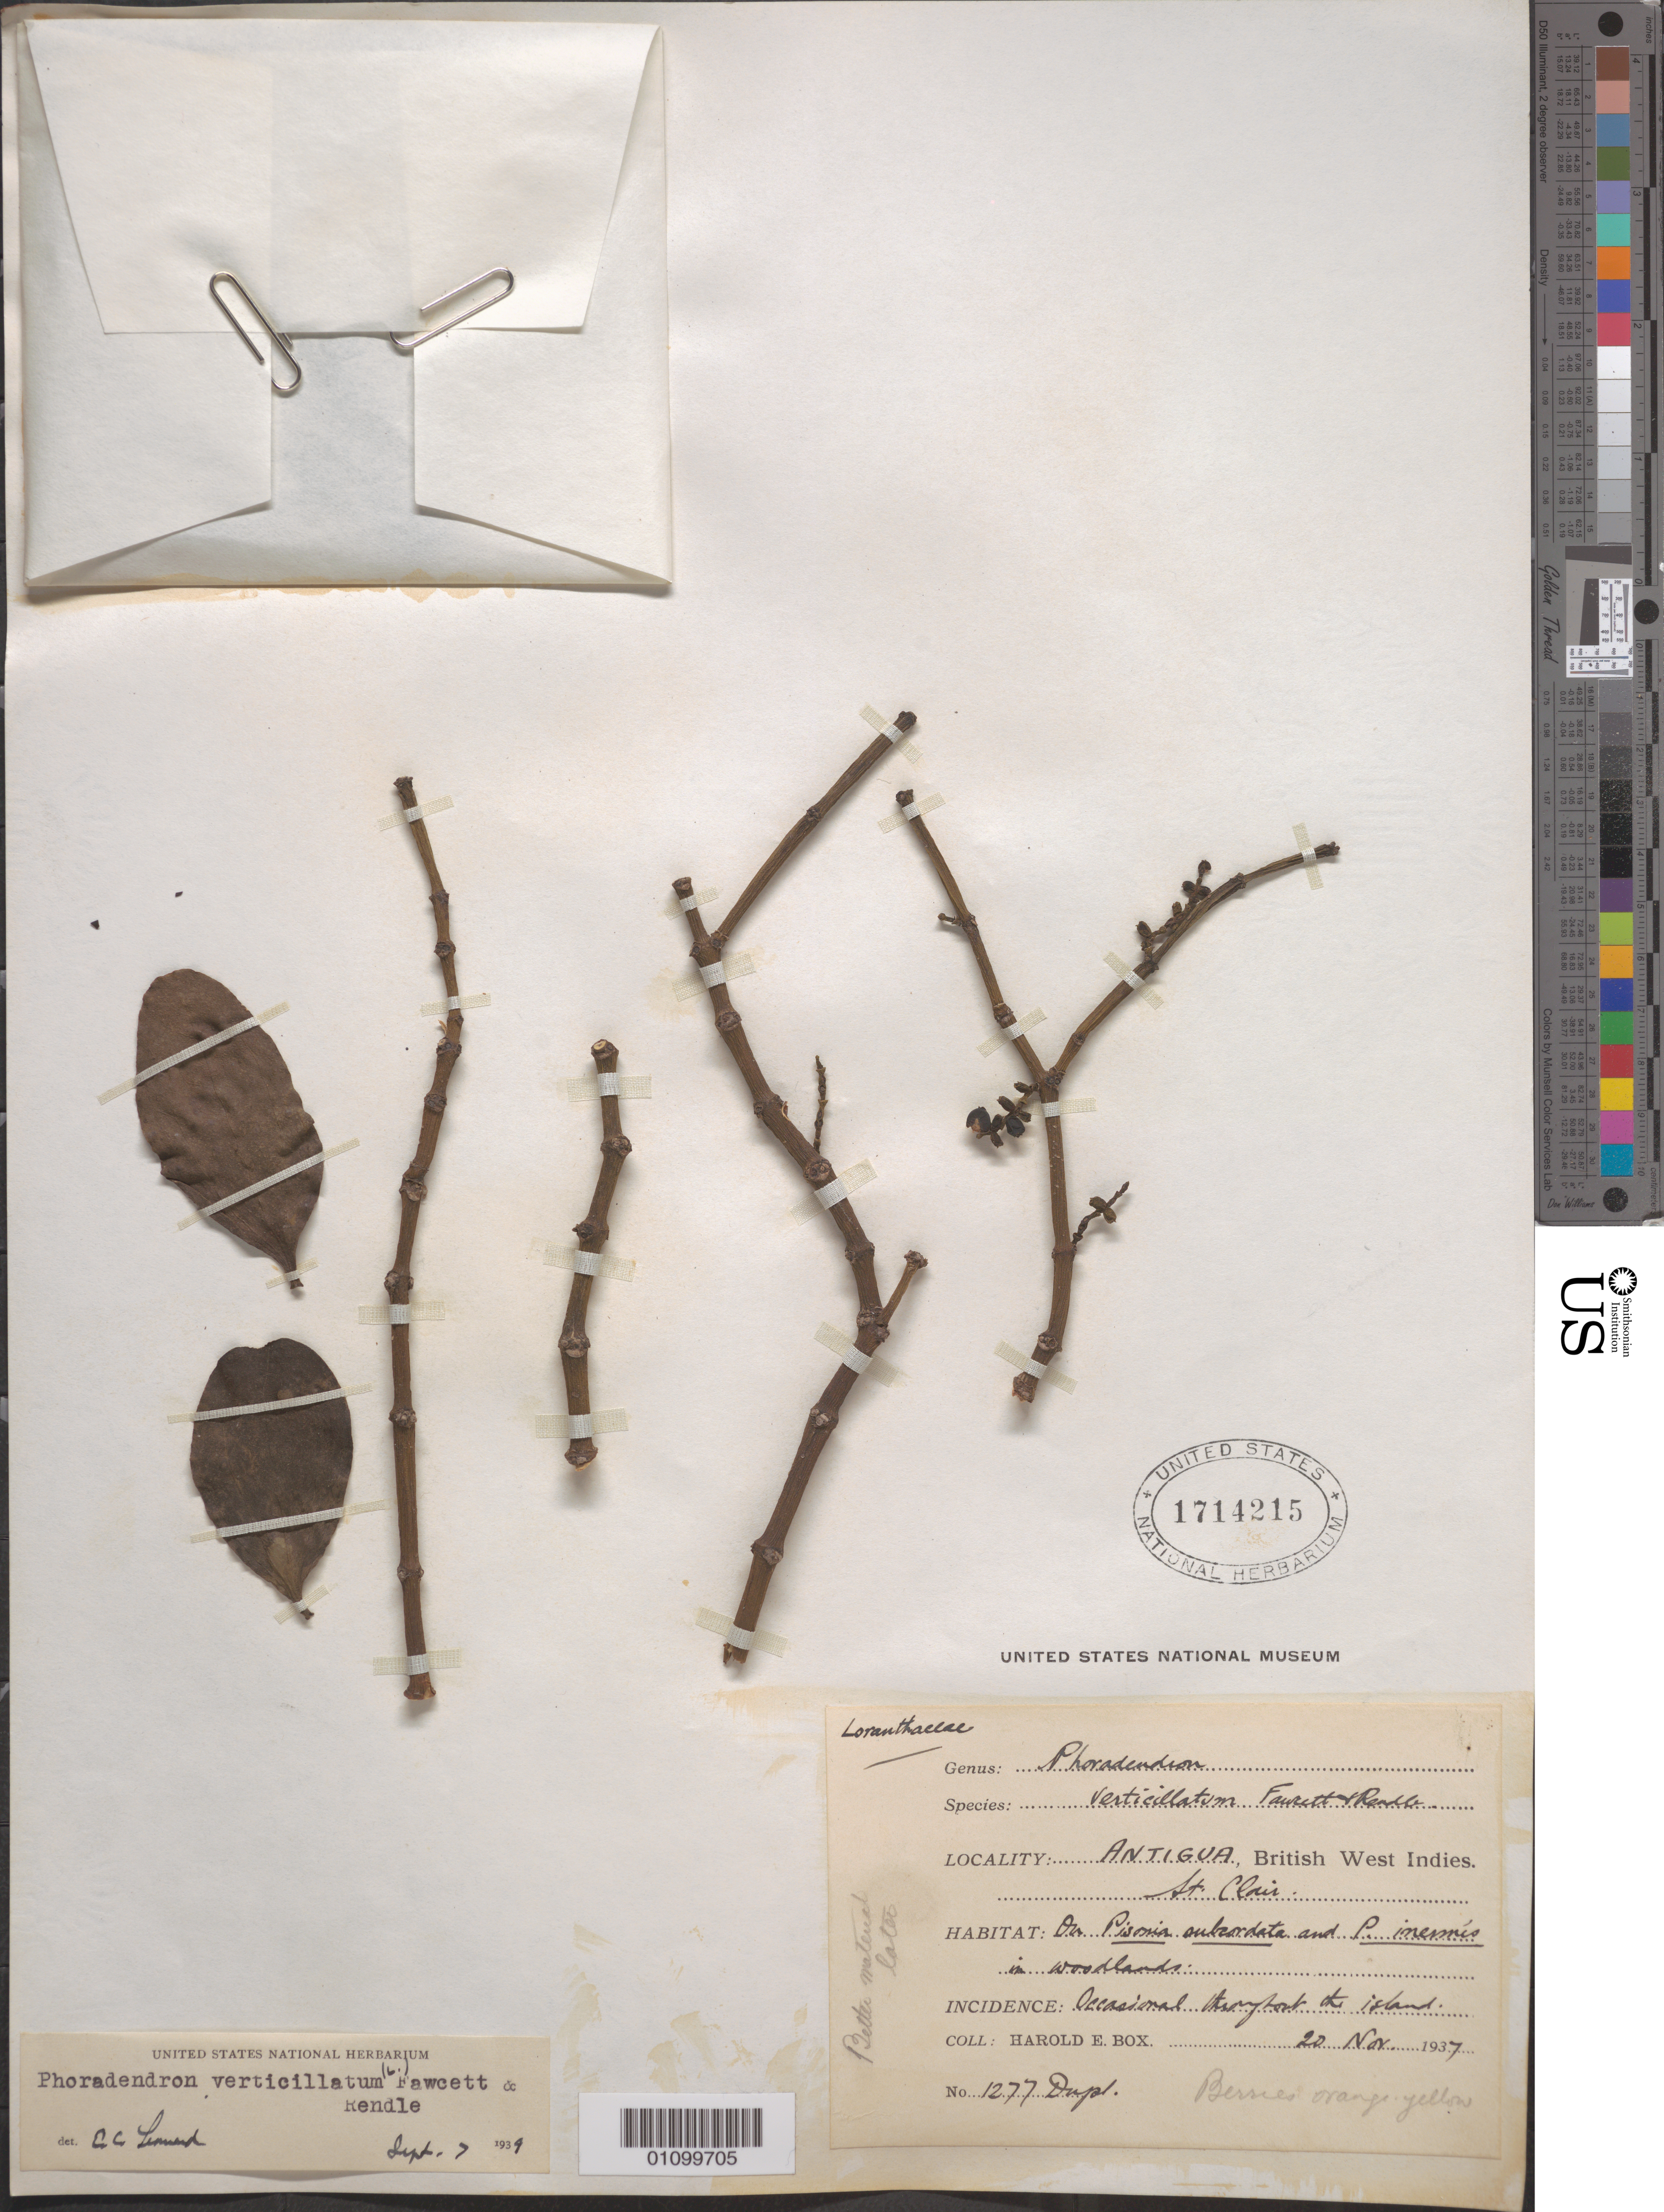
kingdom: Plantae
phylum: Tracheophyta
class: Magnoliopsida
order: Santalales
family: Viscaceae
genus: Phoradendron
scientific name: Phoradendron trinervium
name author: (Lam.) Griseb.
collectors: H. E. Box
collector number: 1277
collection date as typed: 20 Nov 1937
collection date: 1937-11-20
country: Antigua and Barbuda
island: Antigua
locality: St. Clair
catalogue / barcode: US 1714215